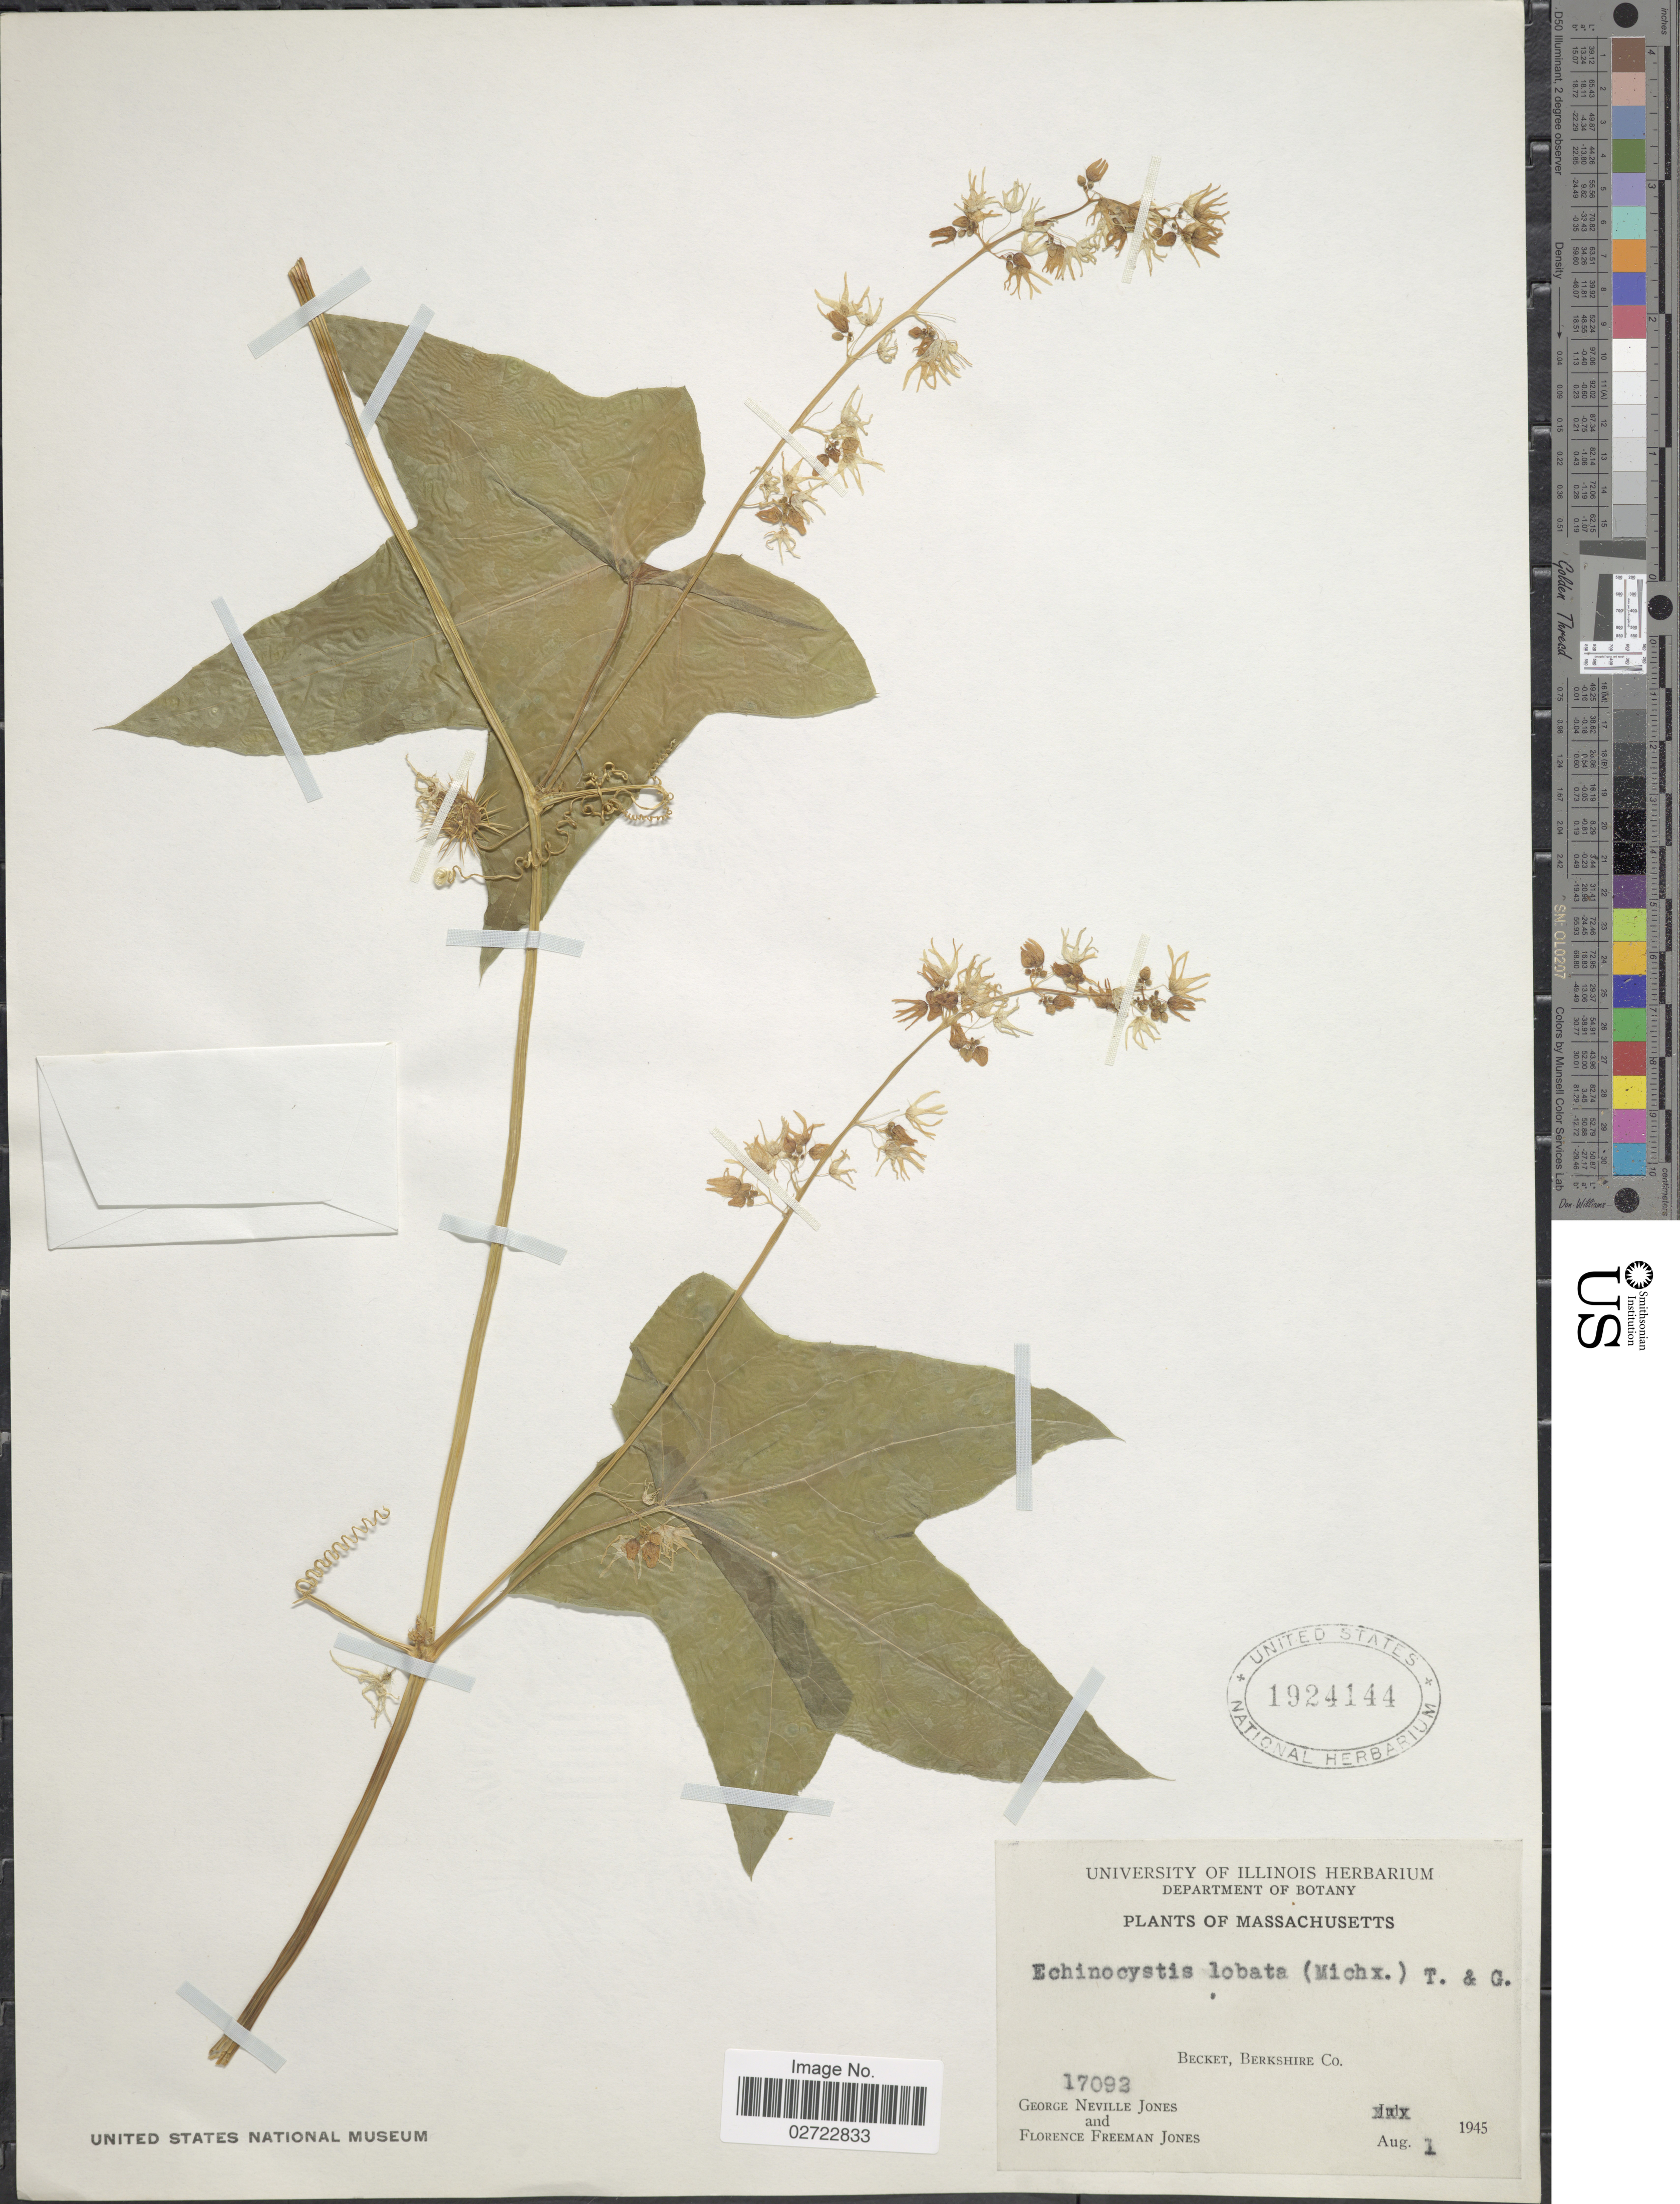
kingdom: Plantae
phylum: Tracheophyta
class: Magnoliopsida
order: Cucurbitales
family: Cucurbitaceae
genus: Echinocystis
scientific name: Echinocystis lobata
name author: (Michx.) Torr. & A. Gray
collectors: G. N. Jones & F. Jones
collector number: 17092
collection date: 1945-08-01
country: United States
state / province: Massachusetts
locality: Becket, Berkshire Co.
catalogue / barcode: US 1924144